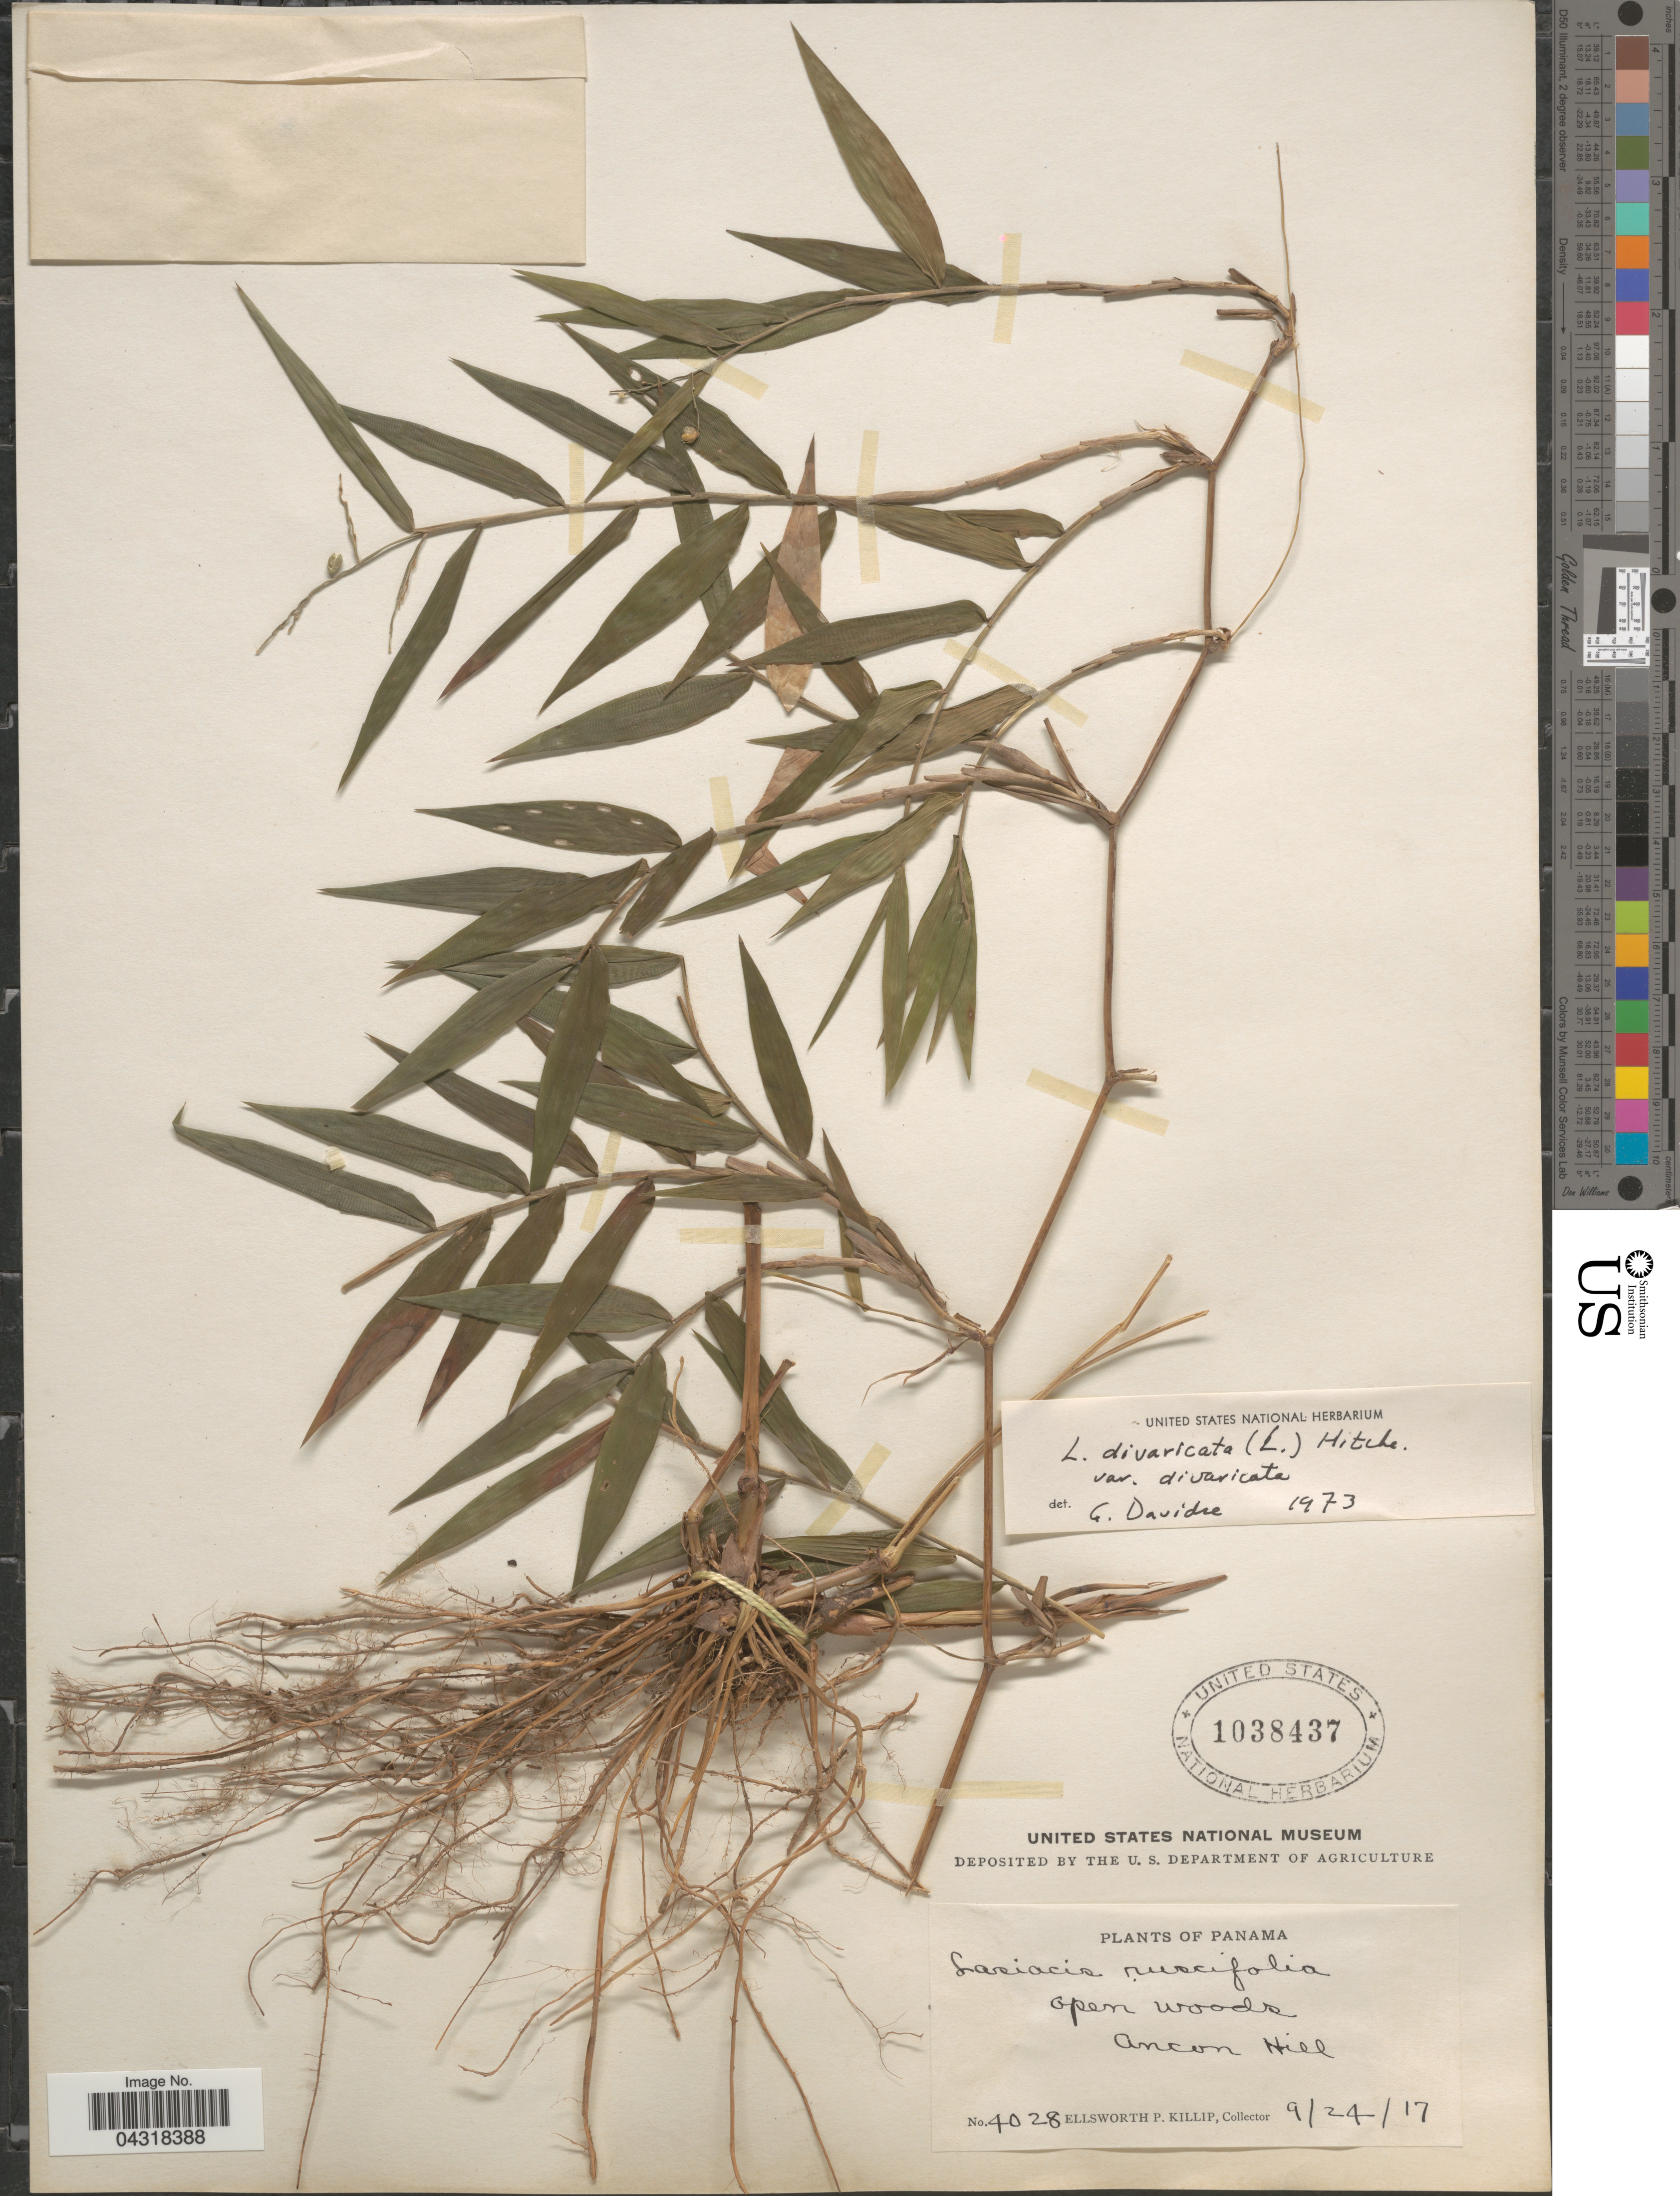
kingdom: Plantae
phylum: Tracheophyta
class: Liliopsida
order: Poales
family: Poaceae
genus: Lasiacis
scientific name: Lasiacis divaricata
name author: (L.) Hitchc.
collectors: E. P. Killip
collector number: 4028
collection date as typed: Transcribed d/m/y: 24/9/17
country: Panama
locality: Open woods. Ancon Hill.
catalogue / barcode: US 1038437